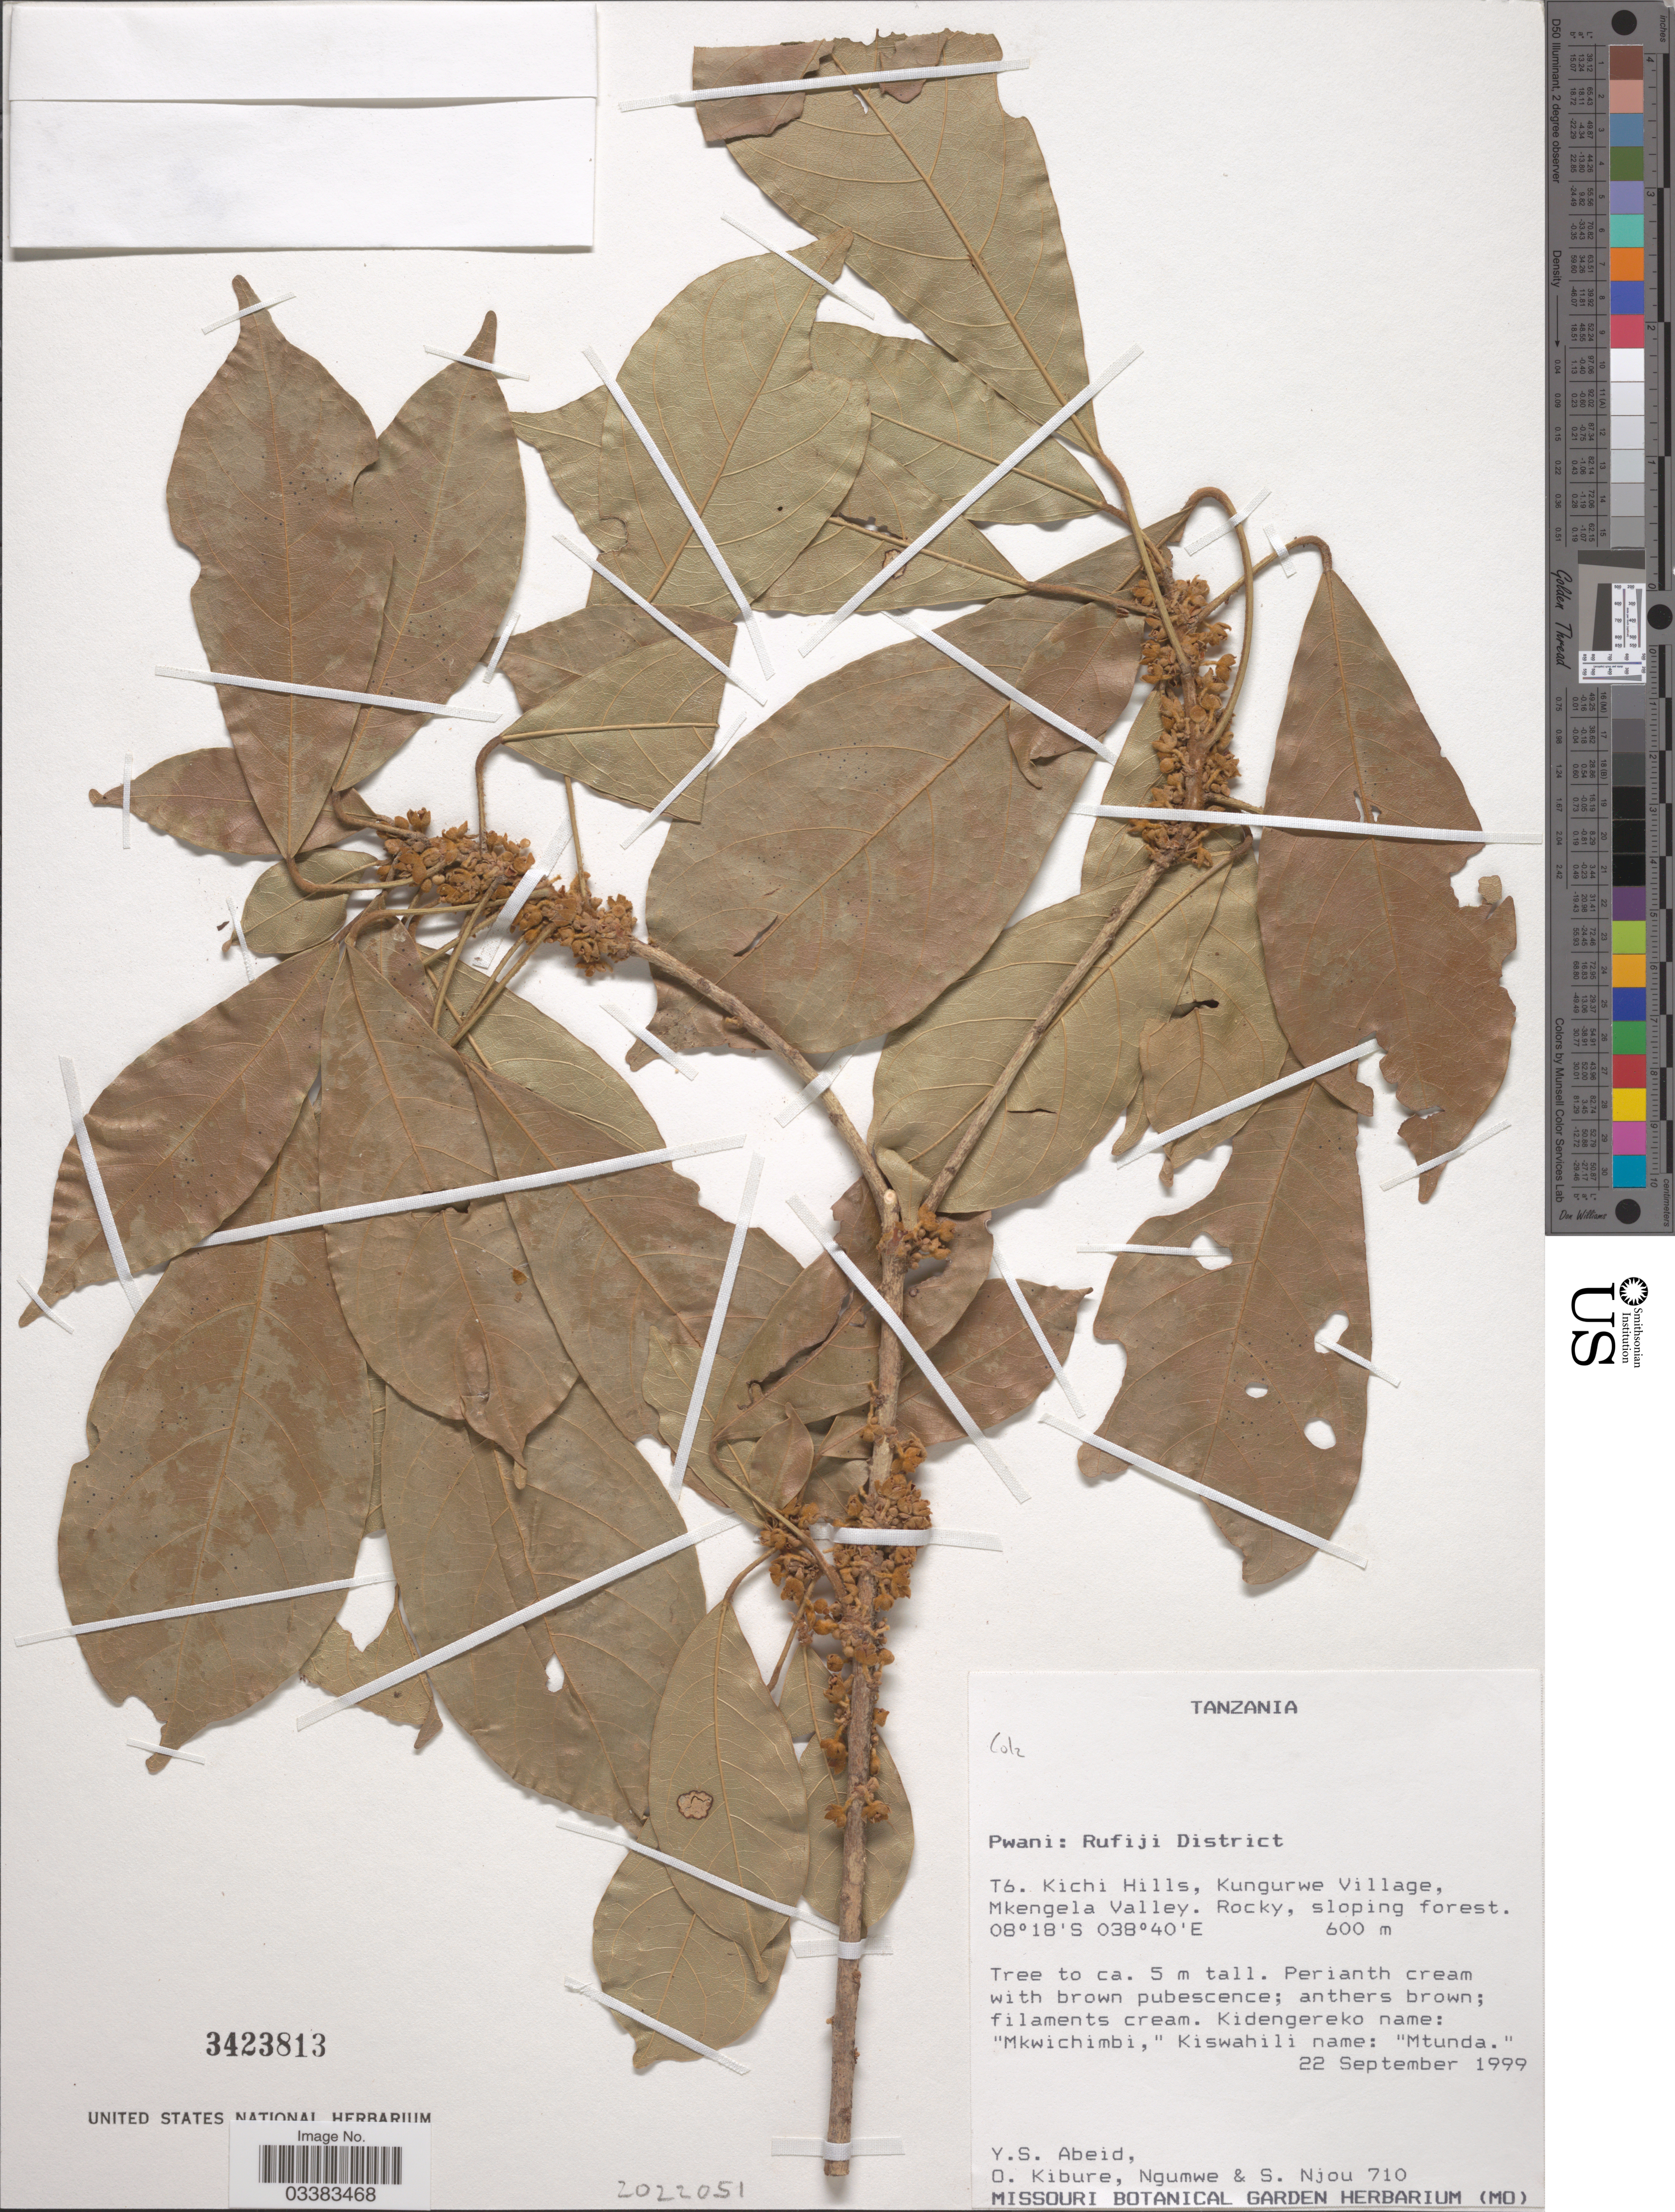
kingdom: Plantae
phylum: Tracheophyta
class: Magnoliopsida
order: Malvales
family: Malvaceae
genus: Cola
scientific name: Cola sp.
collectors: Y. Abeid, O. Kibure, Ngumwe & S. Njou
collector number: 710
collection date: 1999-09-22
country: Tanzania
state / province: Pwani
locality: Rufiji District. T6. Kichi Hills, Kungurwe Village, Mkengela Valley.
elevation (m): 600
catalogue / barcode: US 3423813